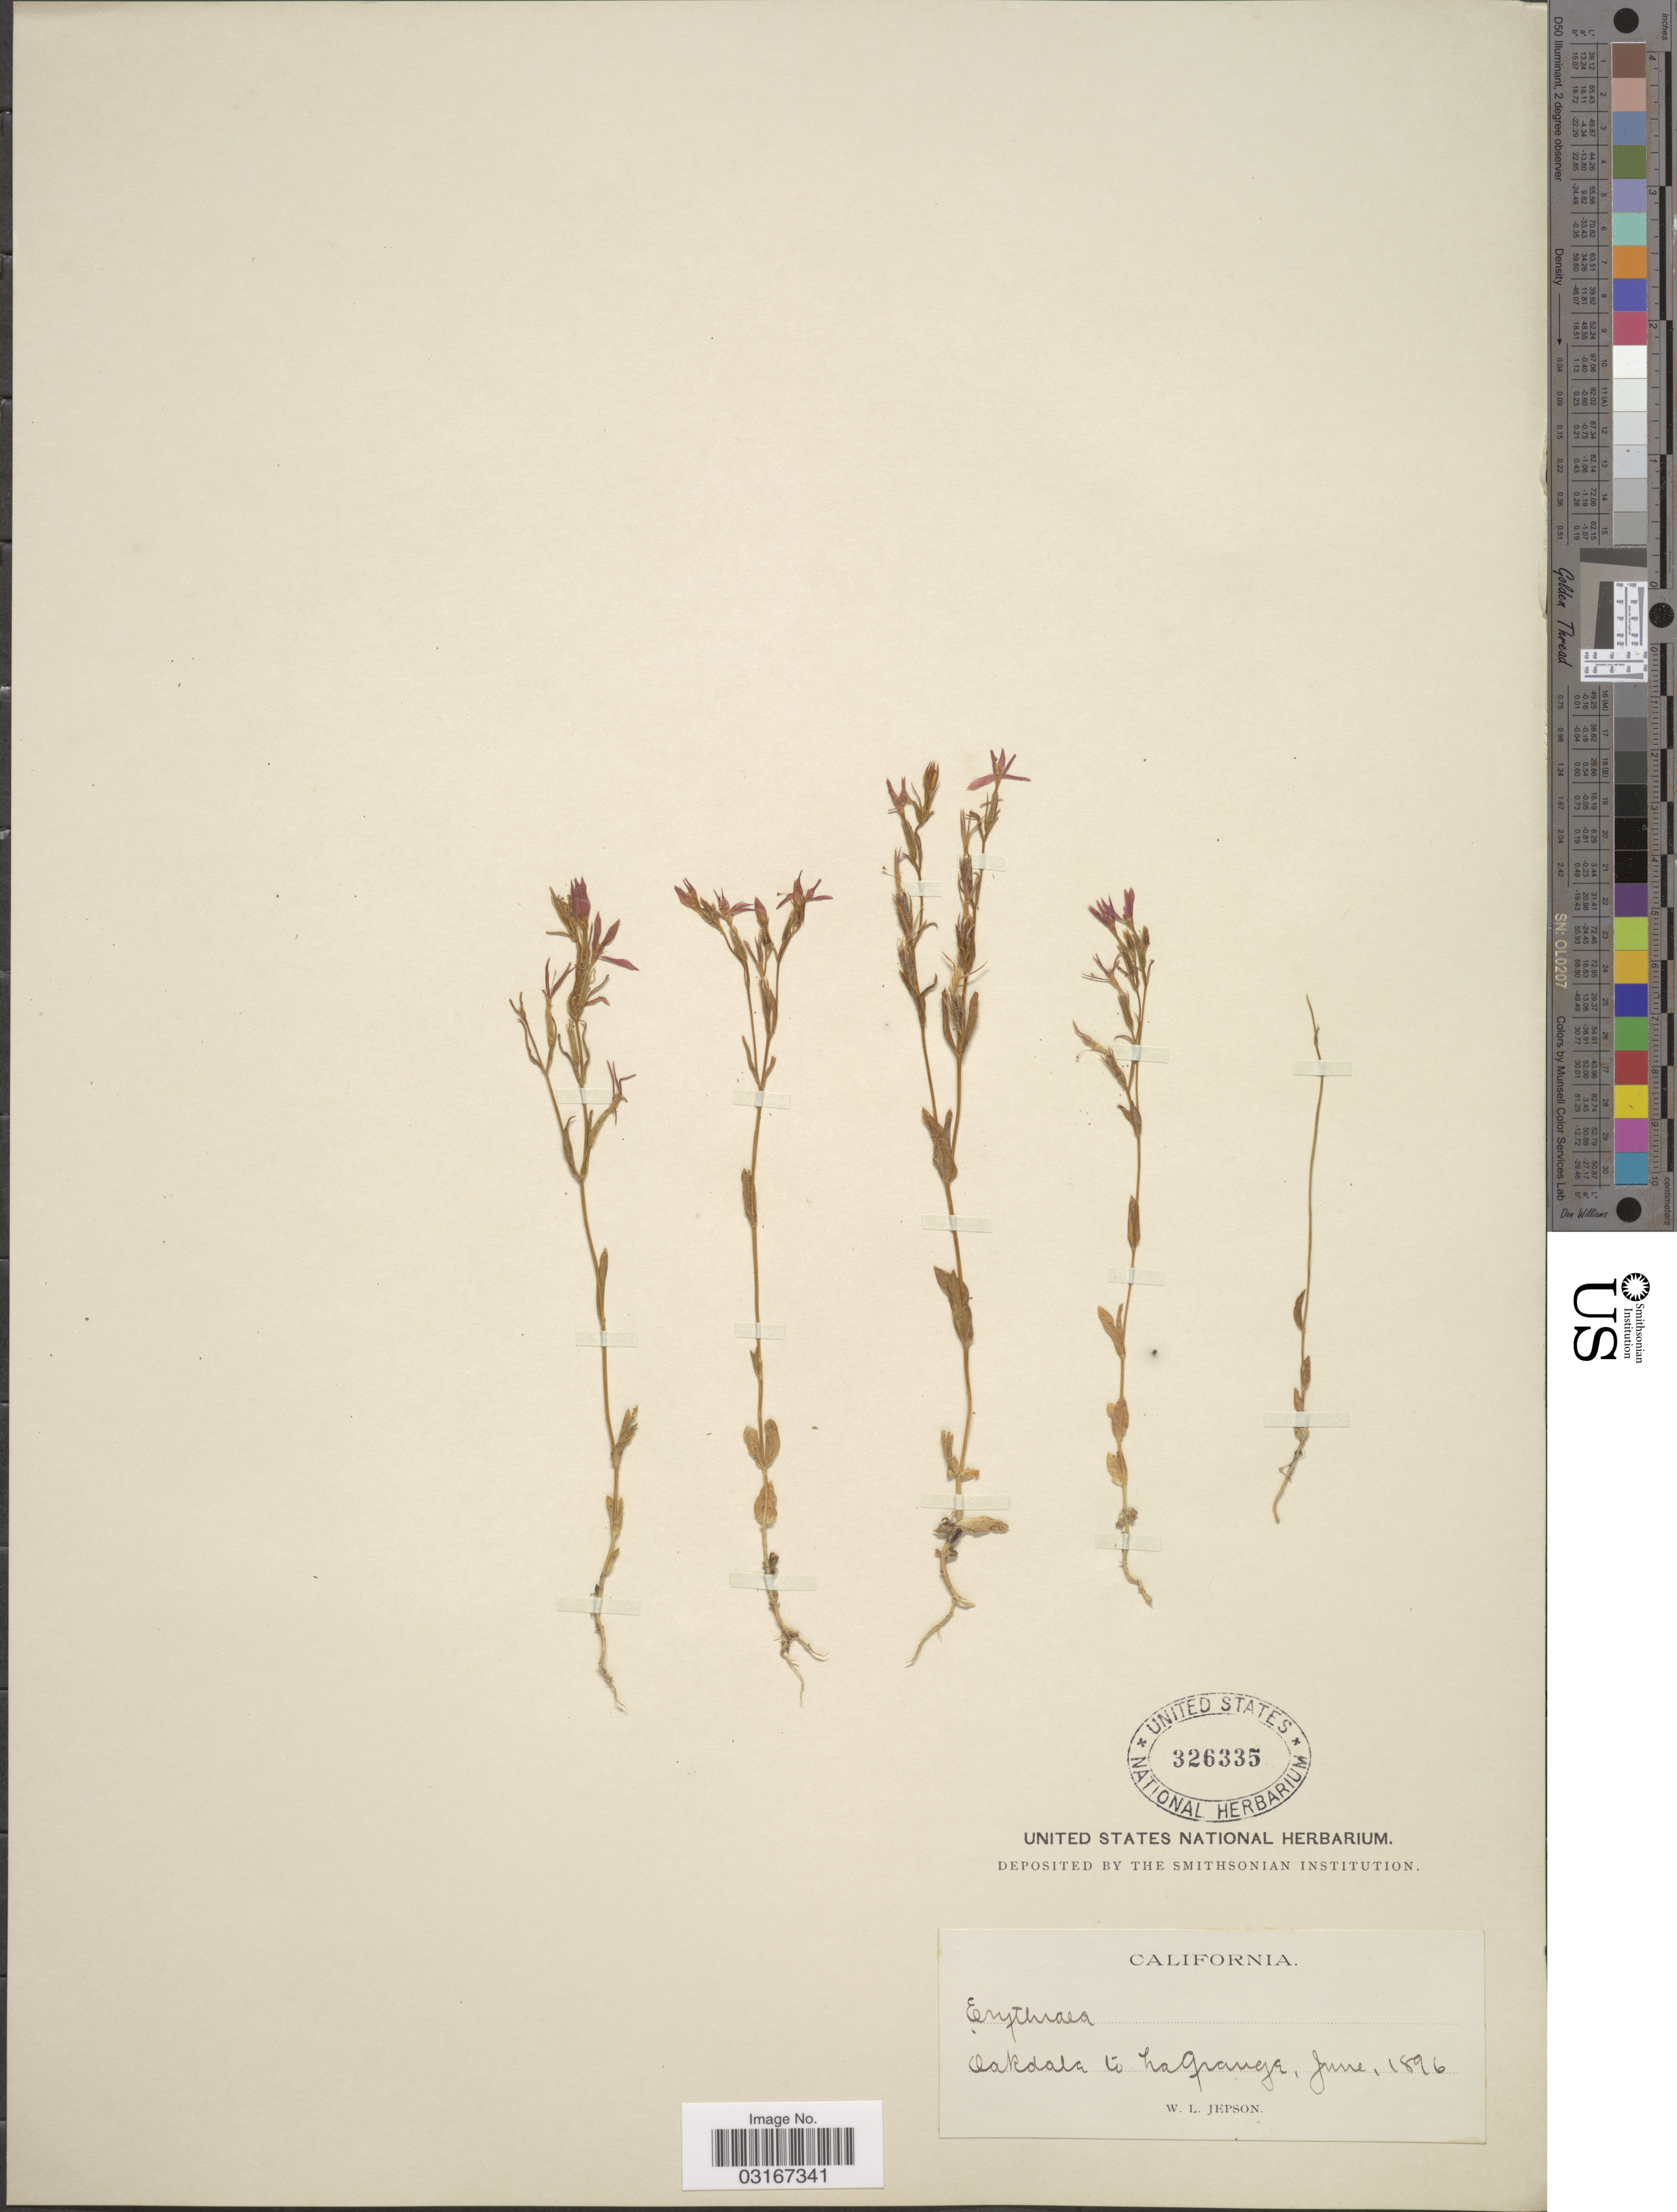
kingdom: Plantae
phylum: Tracheophyta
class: Magnoliopsida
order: Gentianales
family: Gentianaceae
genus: Centaurium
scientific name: Centaurium sp.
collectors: W. L. Jepson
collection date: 1896-06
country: United States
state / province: California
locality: Oakdala to La Grange.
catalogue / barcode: US 326335